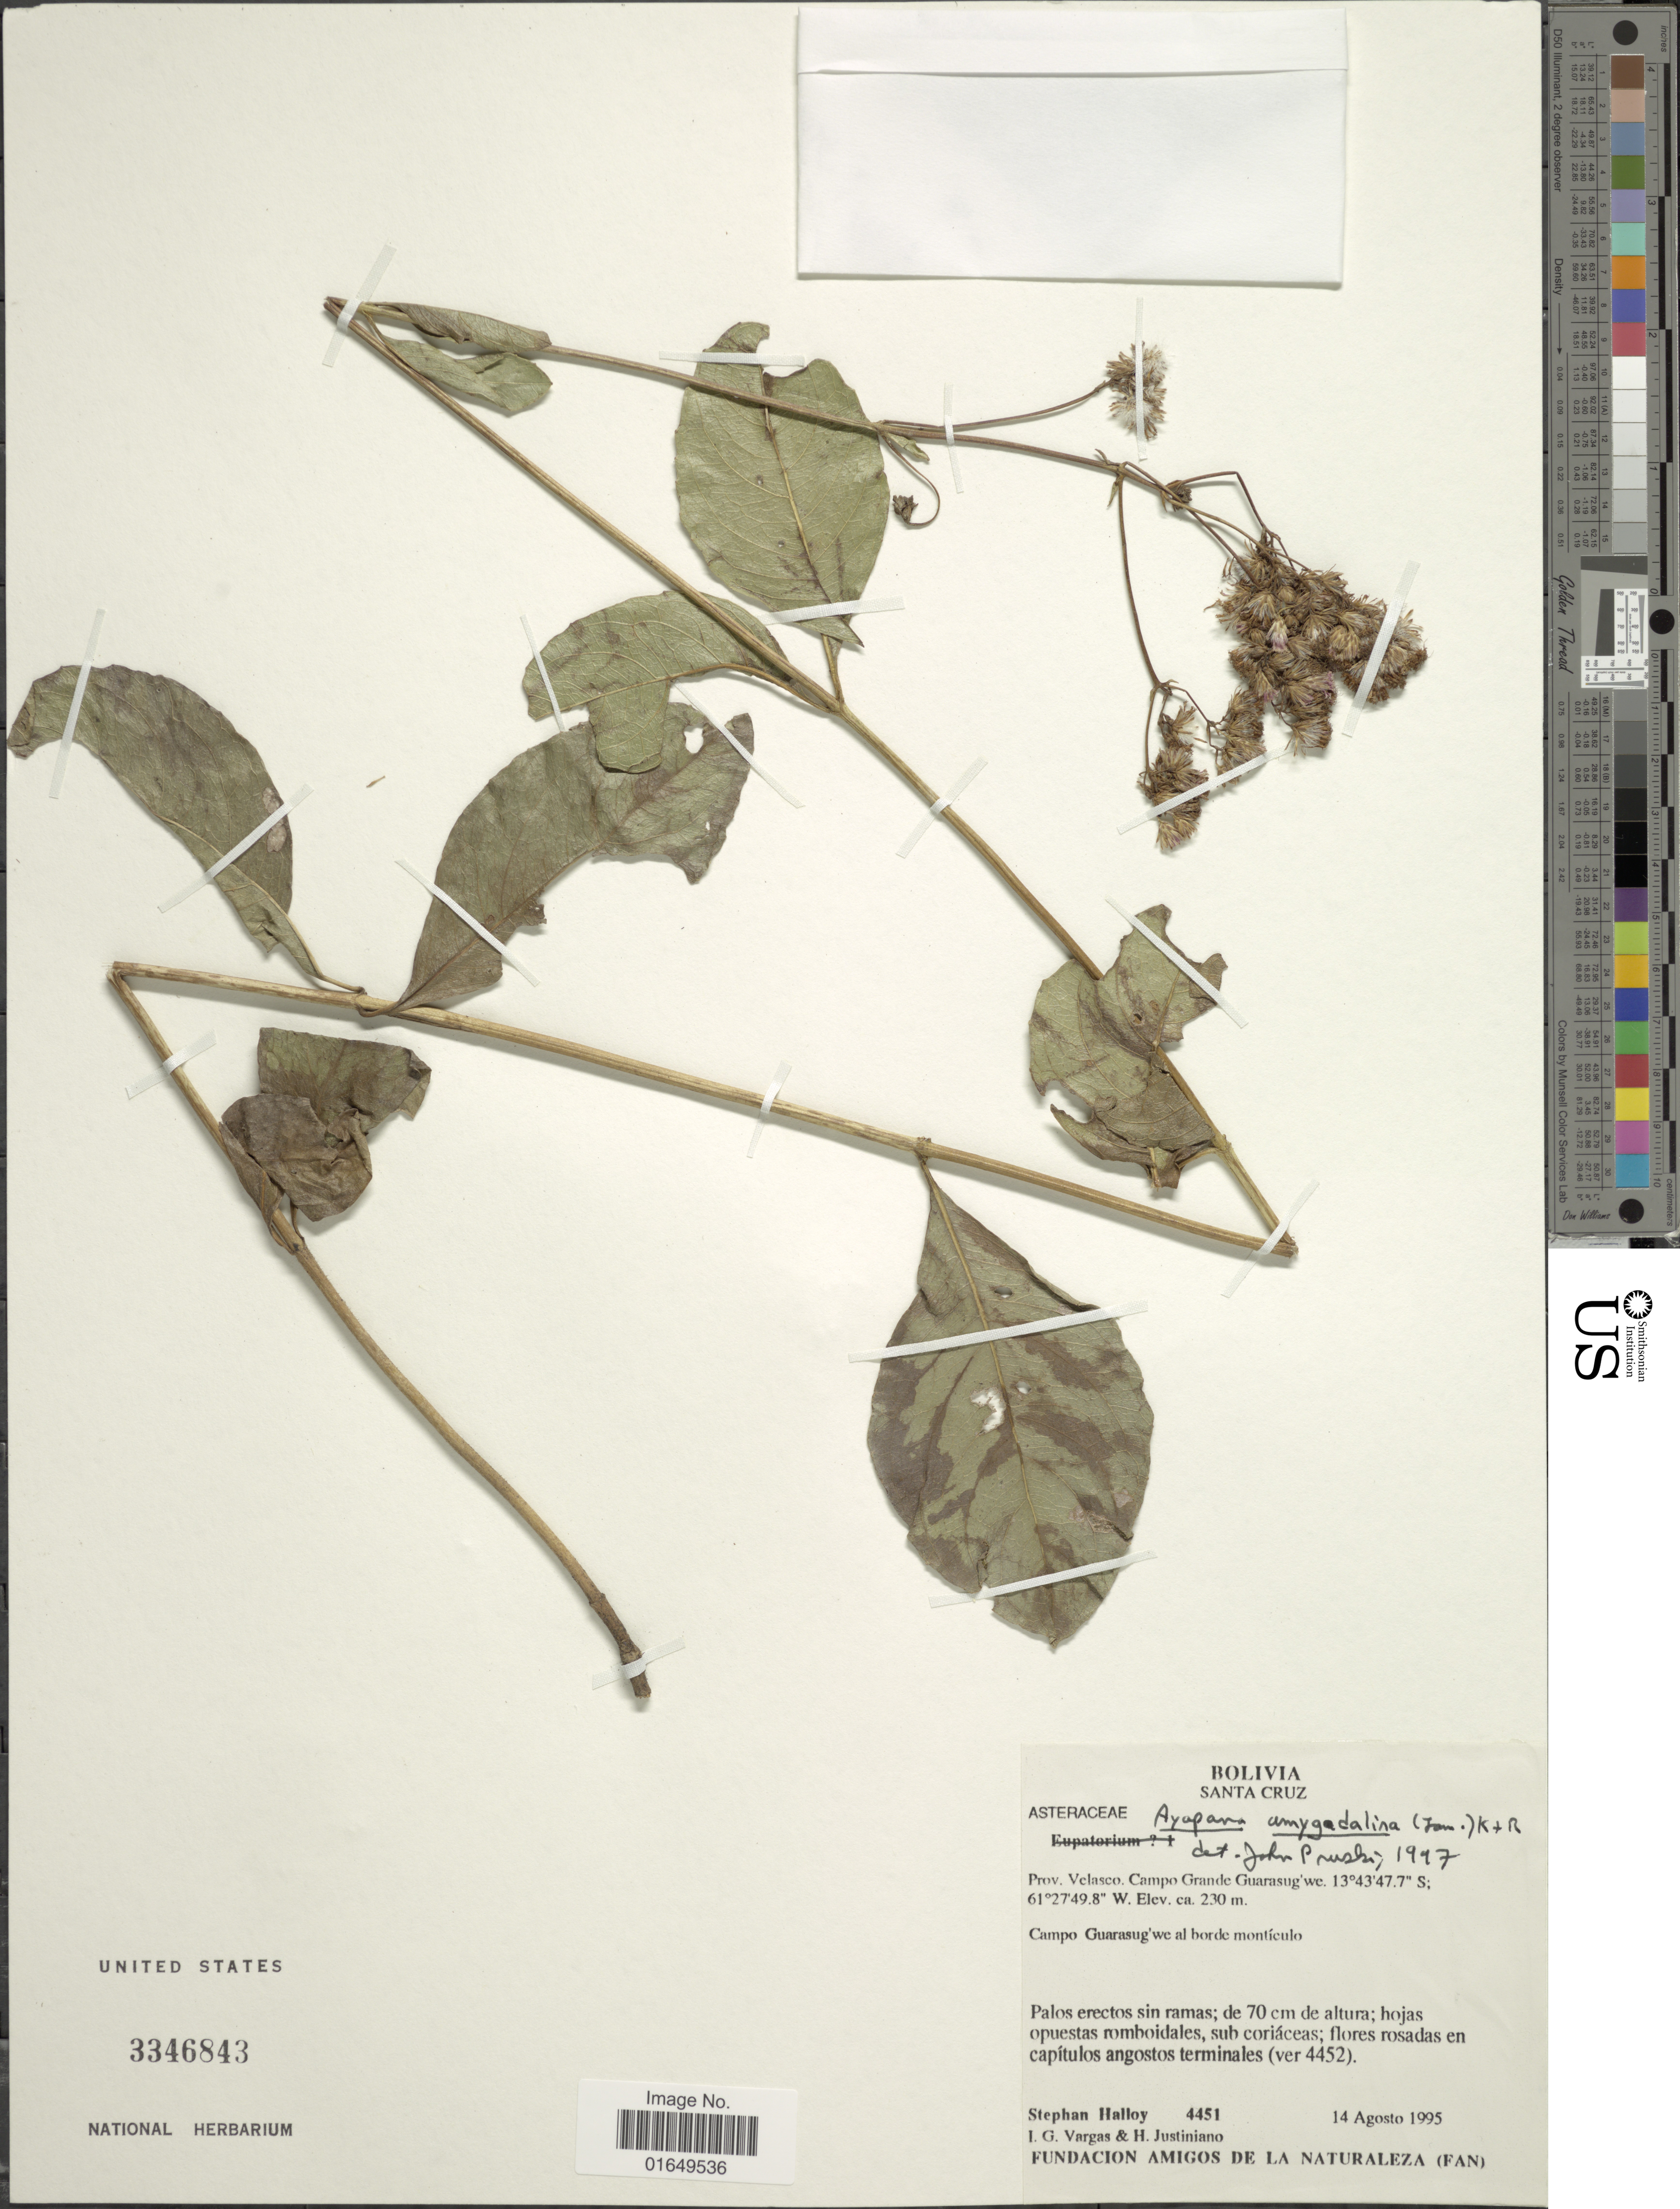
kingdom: Plantae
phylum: Tracheophyta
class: Magnoliopsida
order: Asterales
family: Asteraceae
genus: Ayapana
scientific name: Ayapana amygdalina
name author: (Lam.) R.M. King & H. Rob.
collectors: S. Halloy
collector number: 4451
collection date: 1995-08-14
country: Bolivia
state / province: Santa Cruz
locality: Prov. Velasco. Campo Grande Guarasug'we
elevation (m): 230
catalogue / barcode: US 3346843